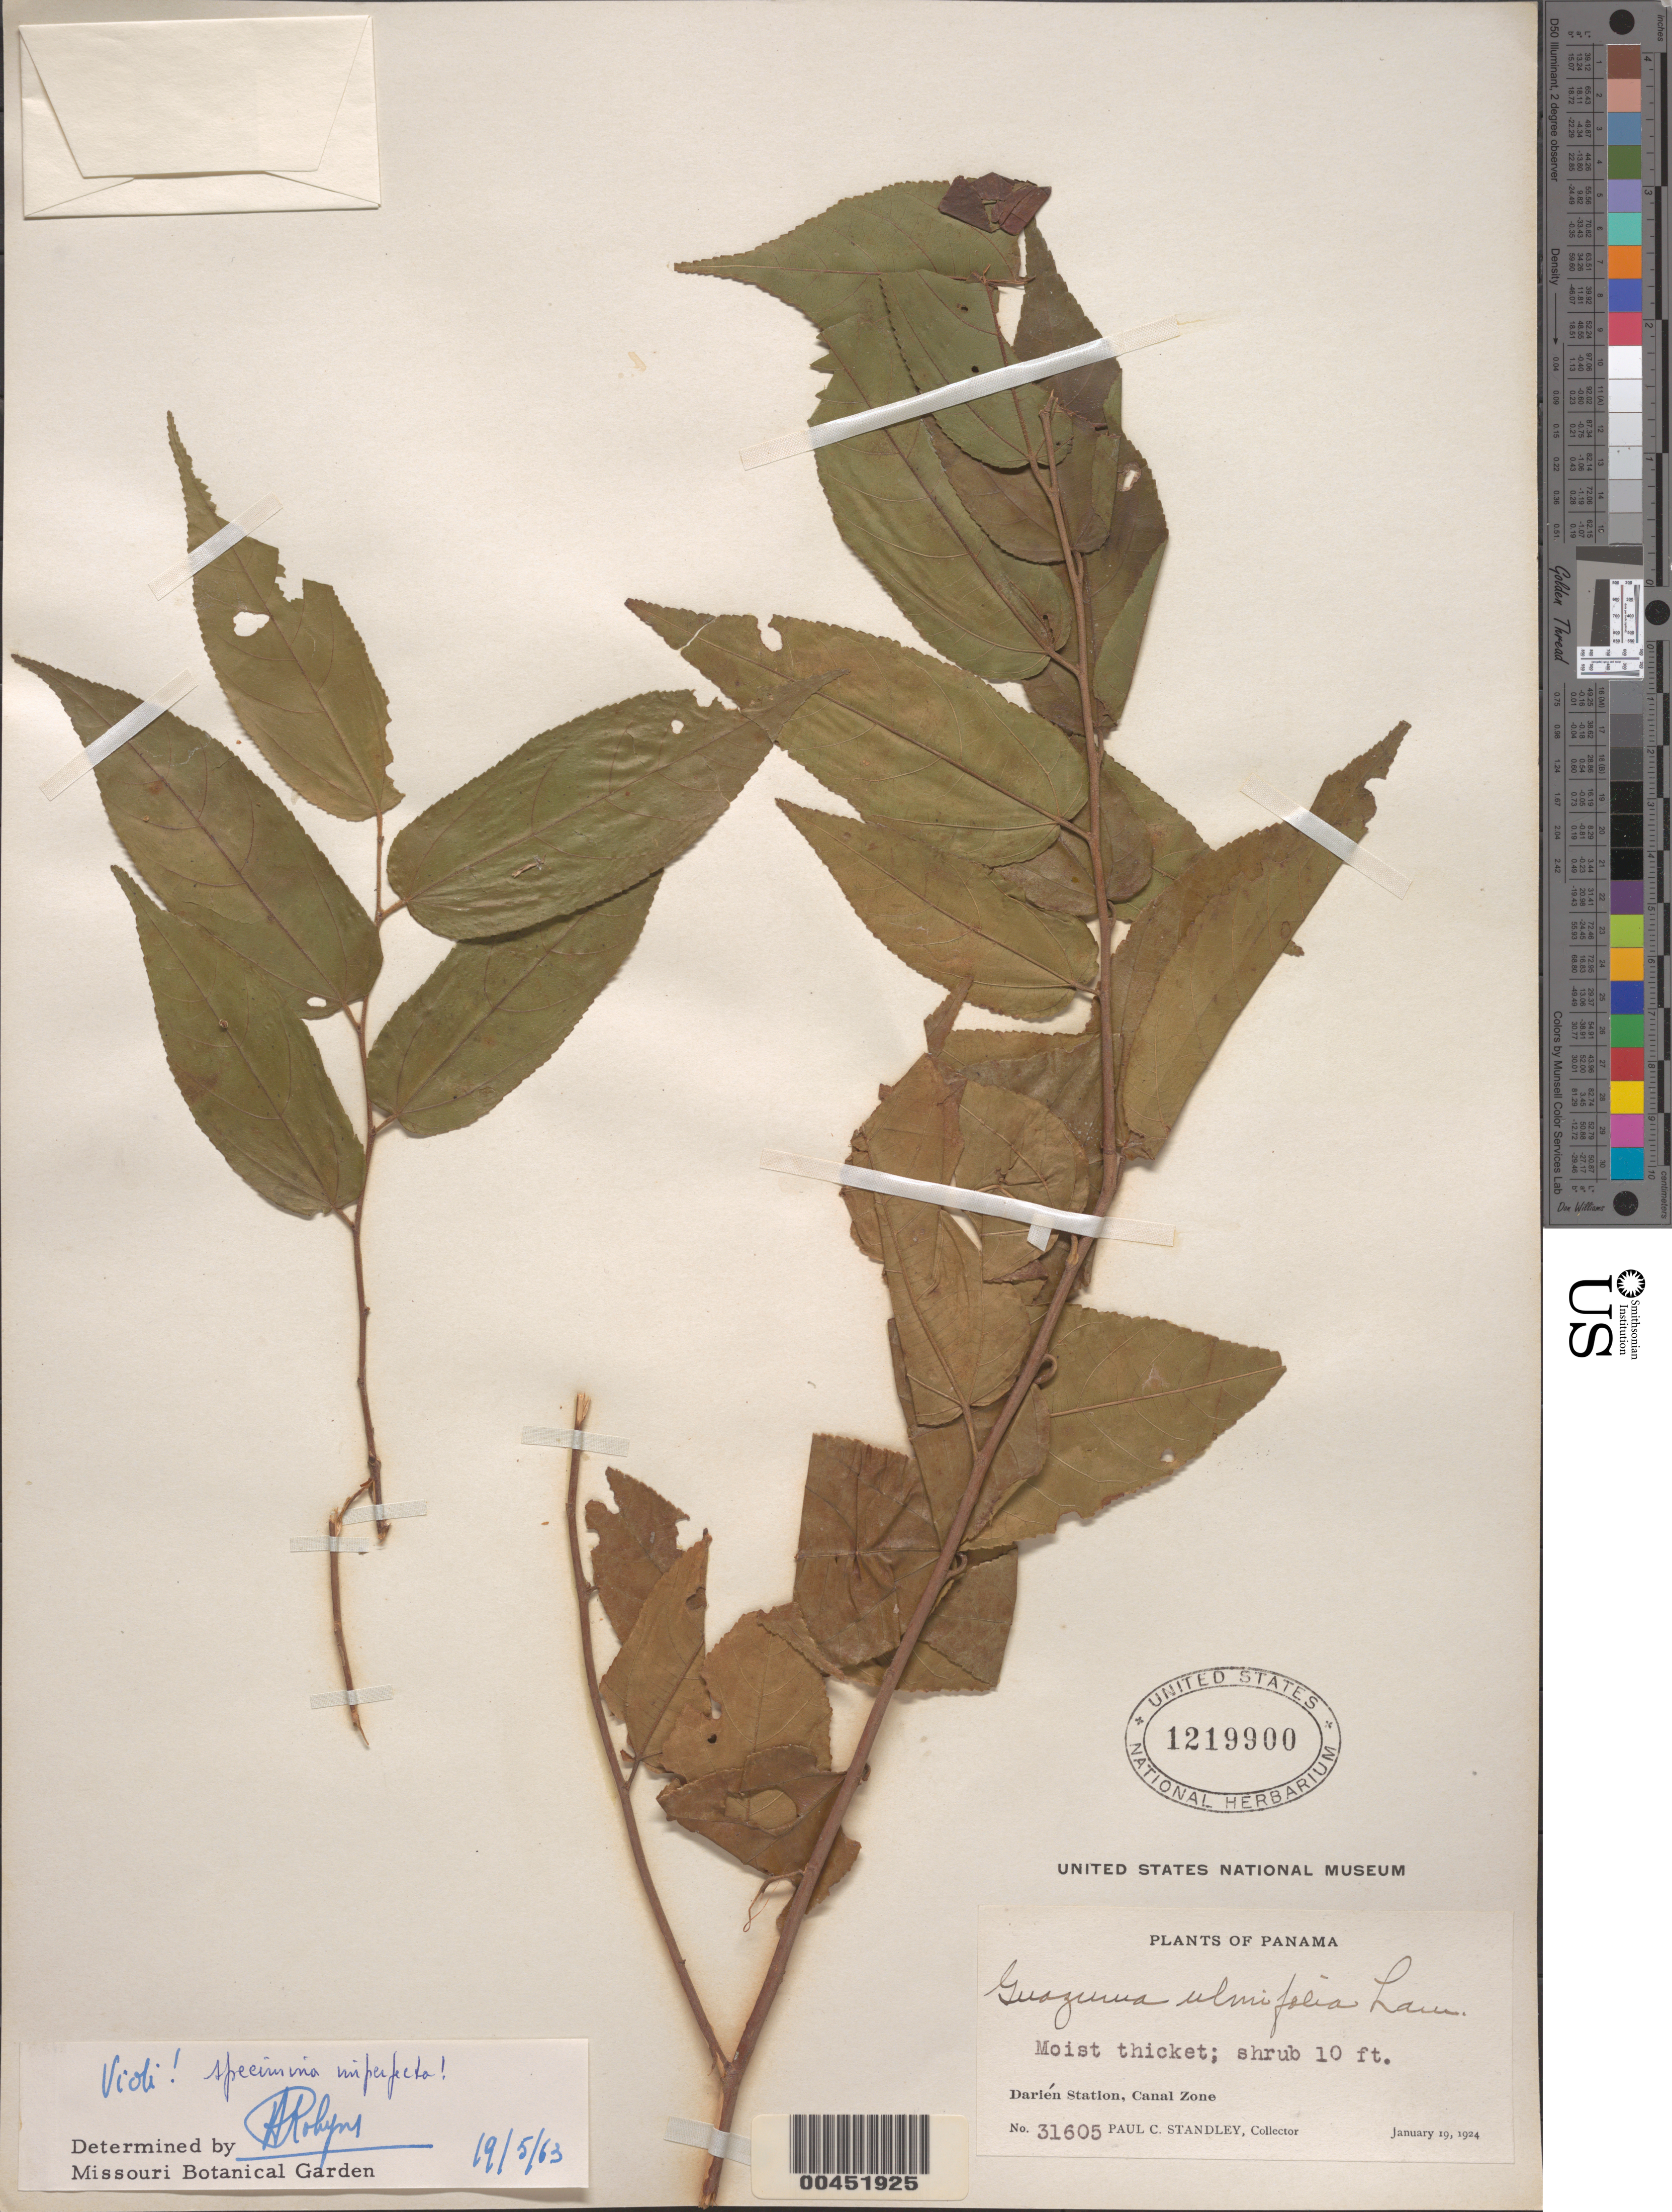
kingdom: Plantae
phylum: Tracheophyta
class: Magnoliopsida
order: Malvales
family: Malvaceae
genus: Guazuma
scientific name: Guazuma ulmifolia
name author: Lam.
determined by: Robyns, A. G. M.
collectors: P. C. Standley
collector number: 31605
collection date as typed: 19 Jan 1924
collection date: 1924-01-19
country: Panama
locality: Darién Station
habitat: Moist thicket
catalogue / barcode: US 1219900